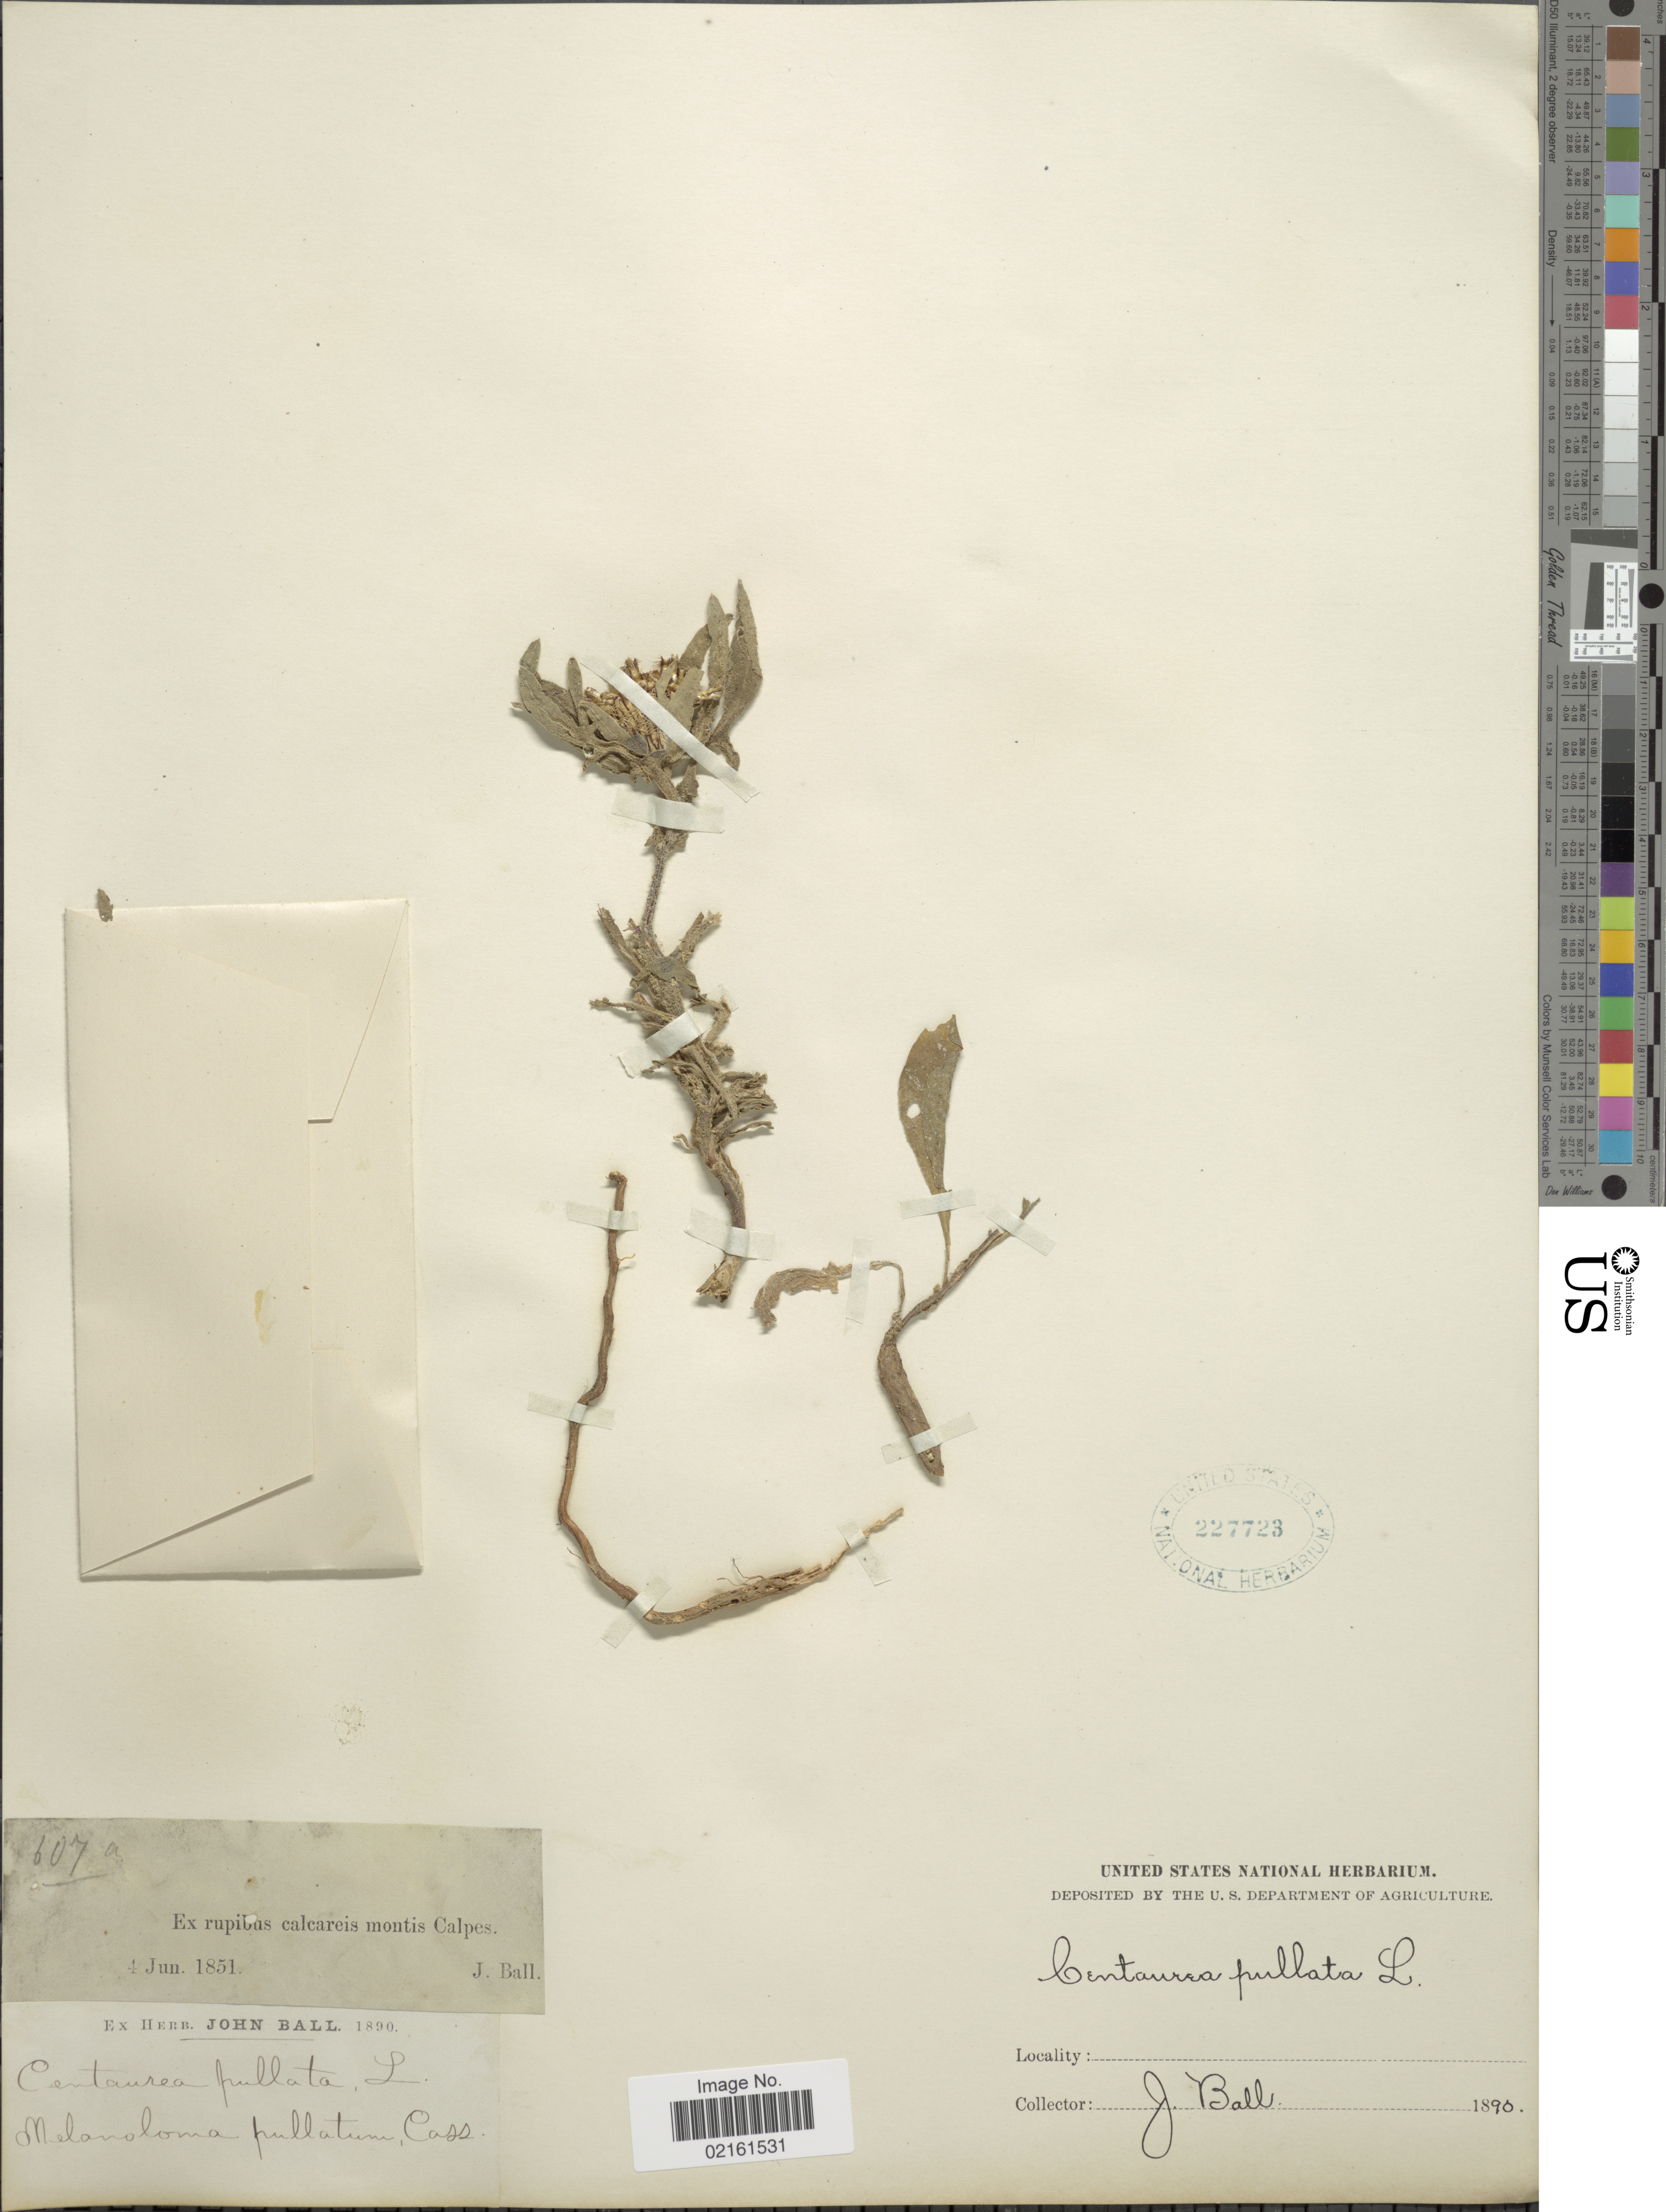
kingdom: Plantae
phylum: Tracheophyta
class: Magnoliopsida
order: Asterales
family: Asteraceae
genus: Centaurea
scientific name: Centaurea pullata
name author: L.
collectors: J. Ball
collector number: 607a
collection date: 1851-06-04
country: Spain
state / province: Valenciana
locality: Montis Calpes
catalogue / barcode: US 227723